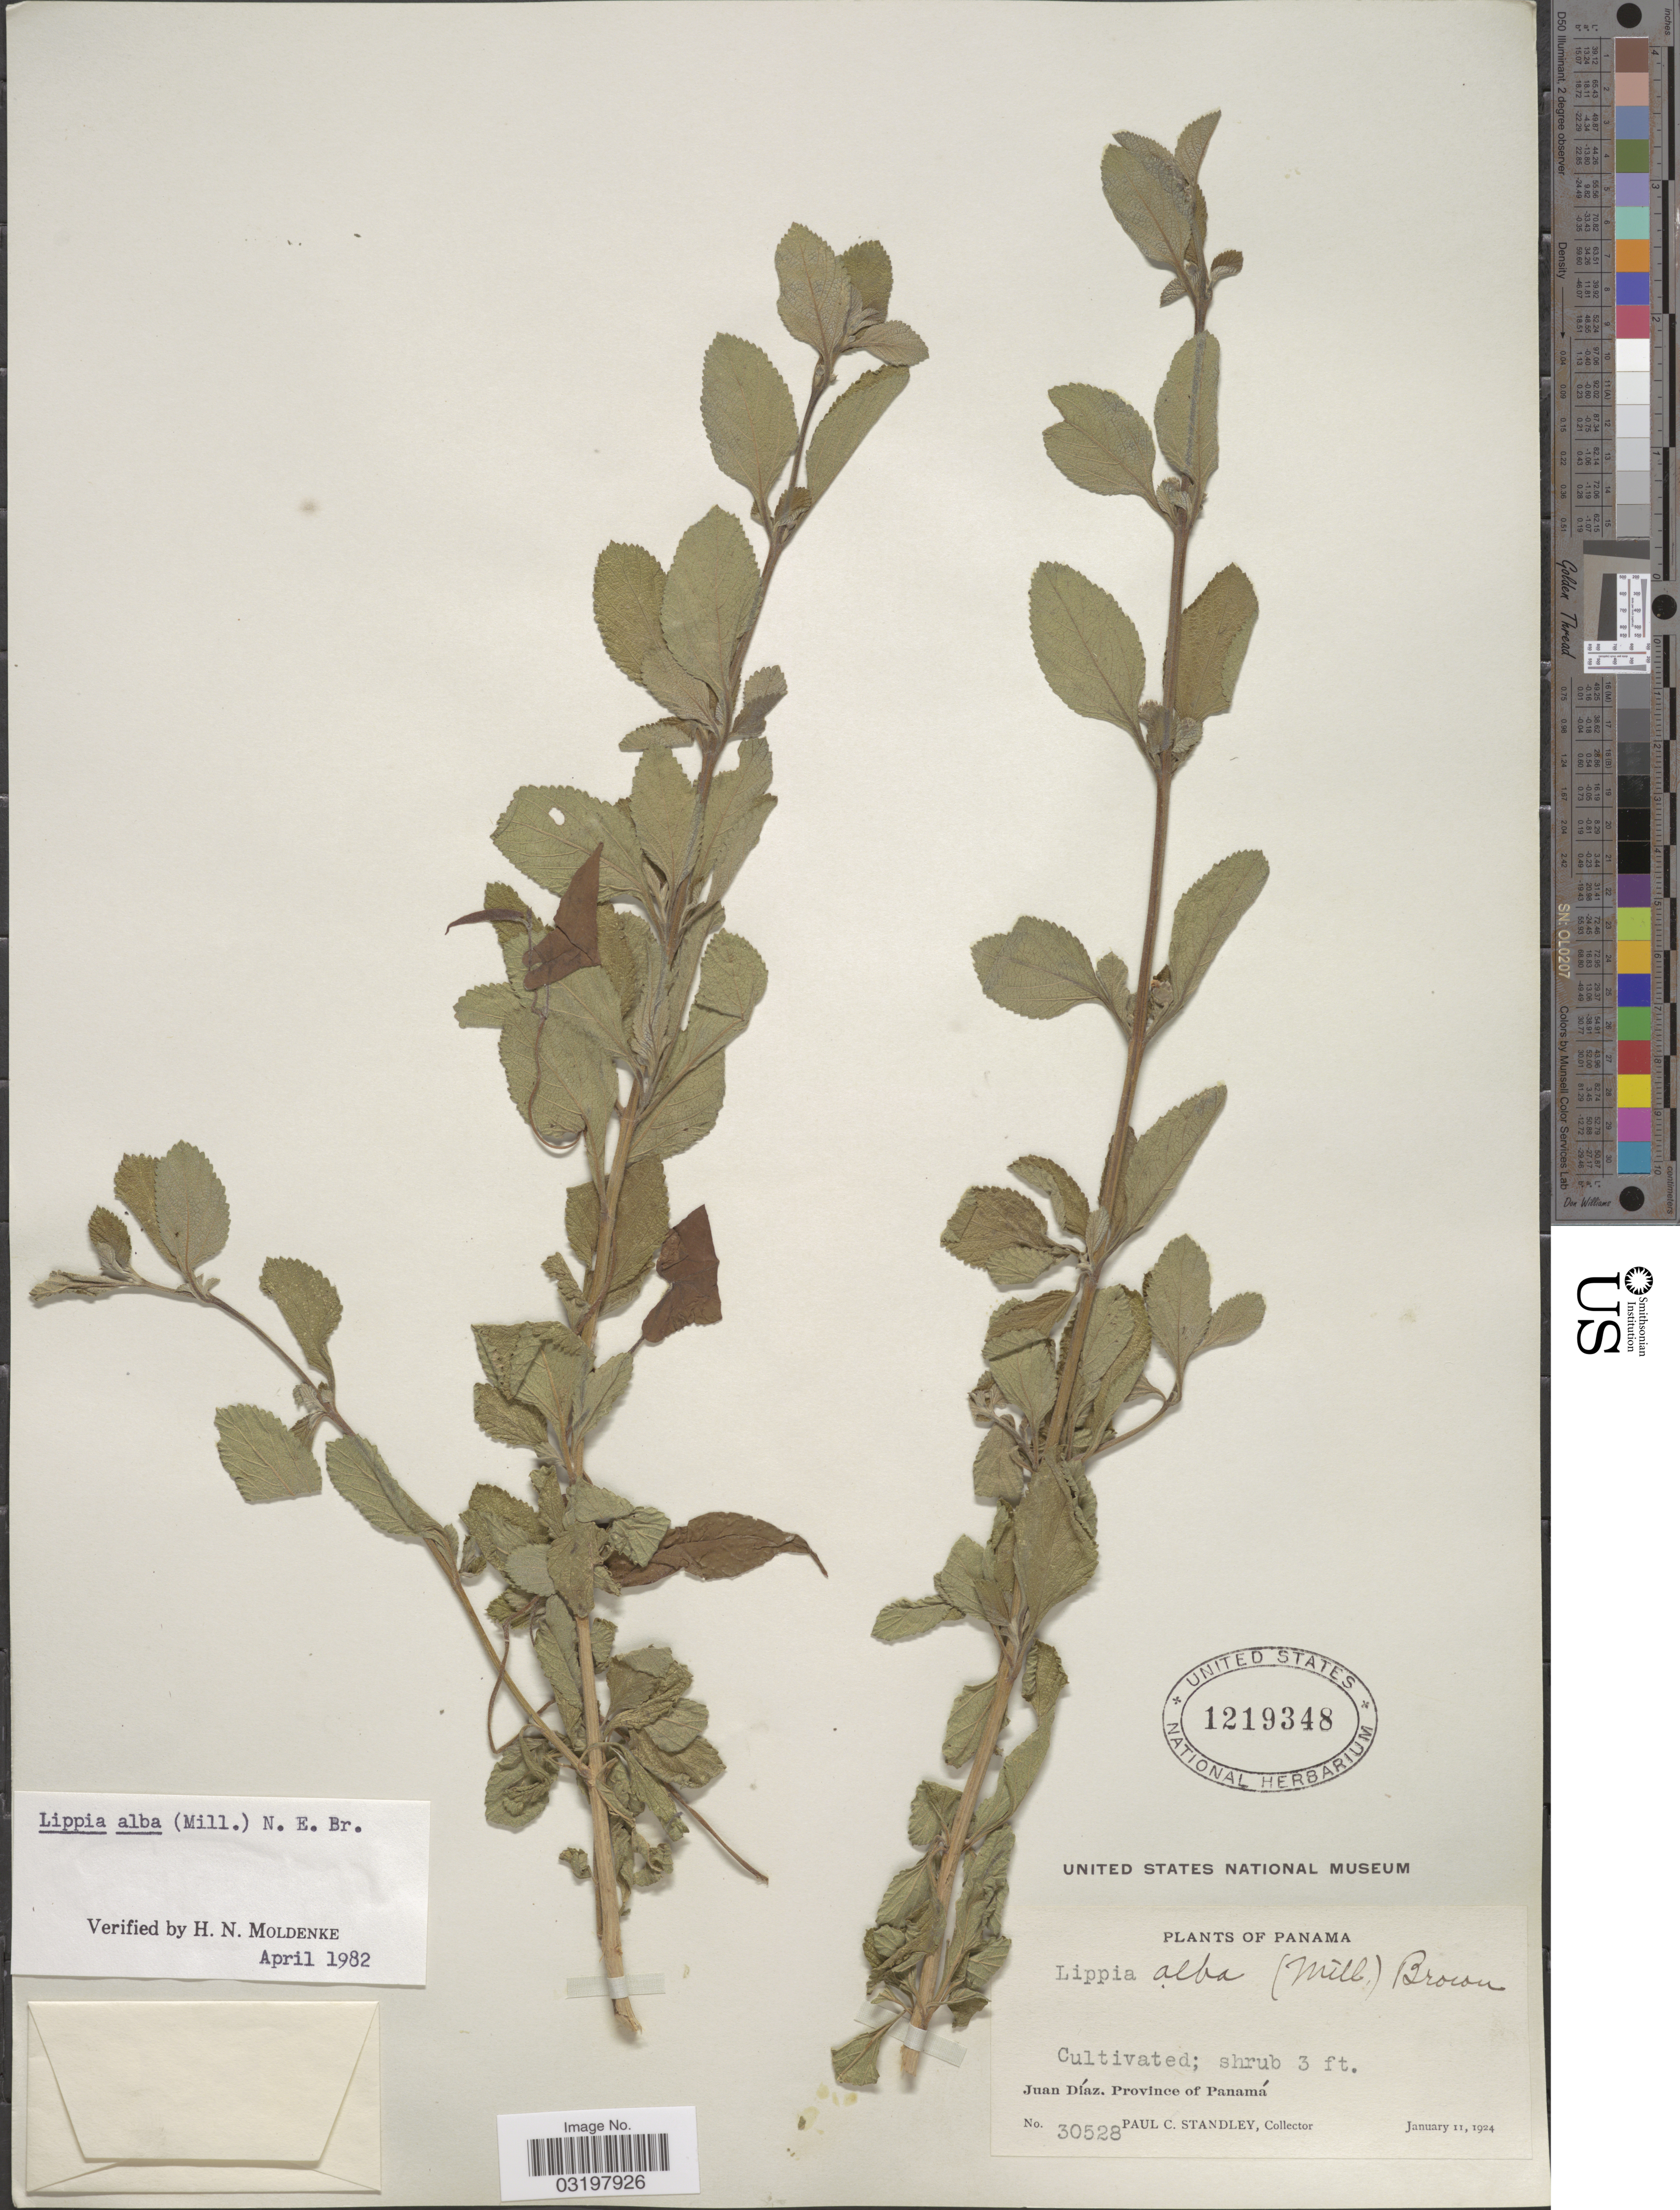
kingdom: Plantae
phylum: Tracheophyta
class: Magnoliopsida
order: Lamiales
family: Verbenaceae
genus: Lippia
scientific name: Lippia alba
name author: (Mill.) N.E. Br. ex Britton & P. Wilson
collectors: P. C. Standley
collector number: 30528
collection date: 1924-01-11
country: Panama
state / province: Panamá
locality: Juan Díaz. Province of Panamá.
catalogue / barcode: US 1219348